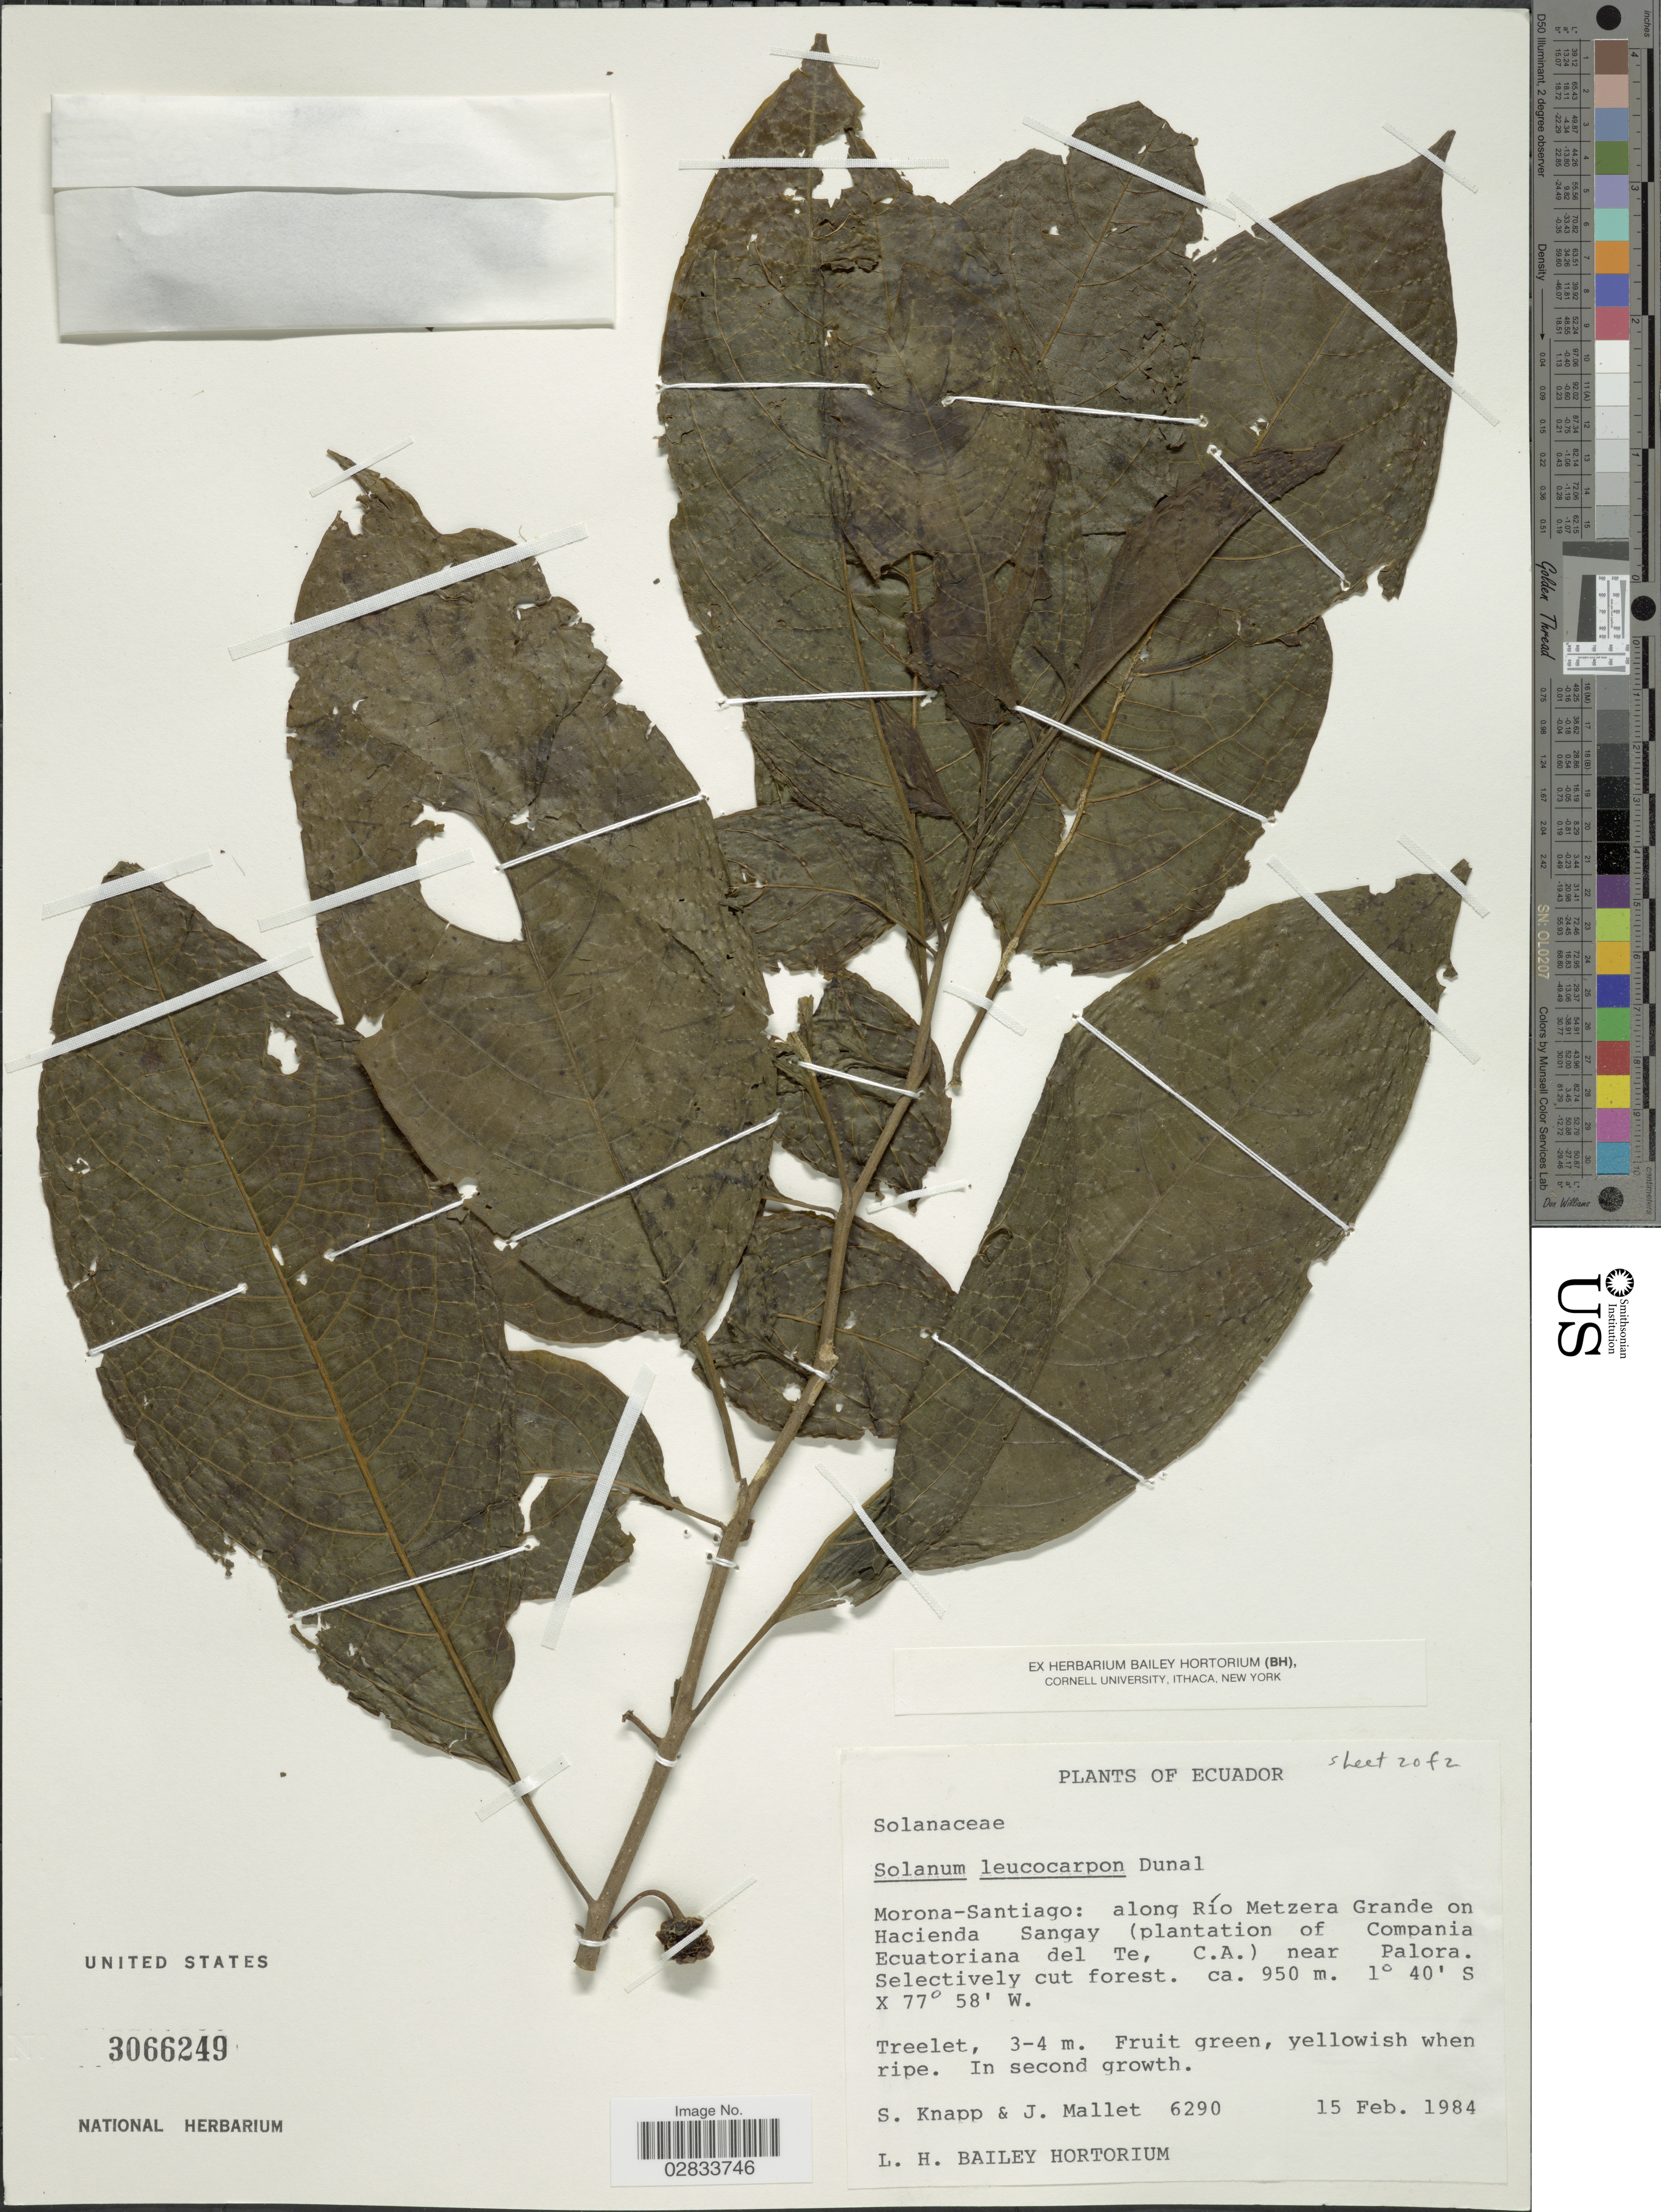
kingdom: Plantae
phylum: Tracheophyta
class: Magnoliopsida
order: Solanales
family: Solanaceae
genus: Solanum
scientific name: Solanum leucocarpon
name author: Dunal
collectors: S. Knapp & J. Mallet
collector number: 6290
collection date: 1984-02-15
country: Ecuador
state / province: Morona-Santiago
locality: Morona-Santiago: along Río Metzera Grande on Hacienda Sangay (plantation of Compania Ecuatoriana del Te, C.A.) near Palora.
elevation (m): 950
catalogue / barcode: US 3066249